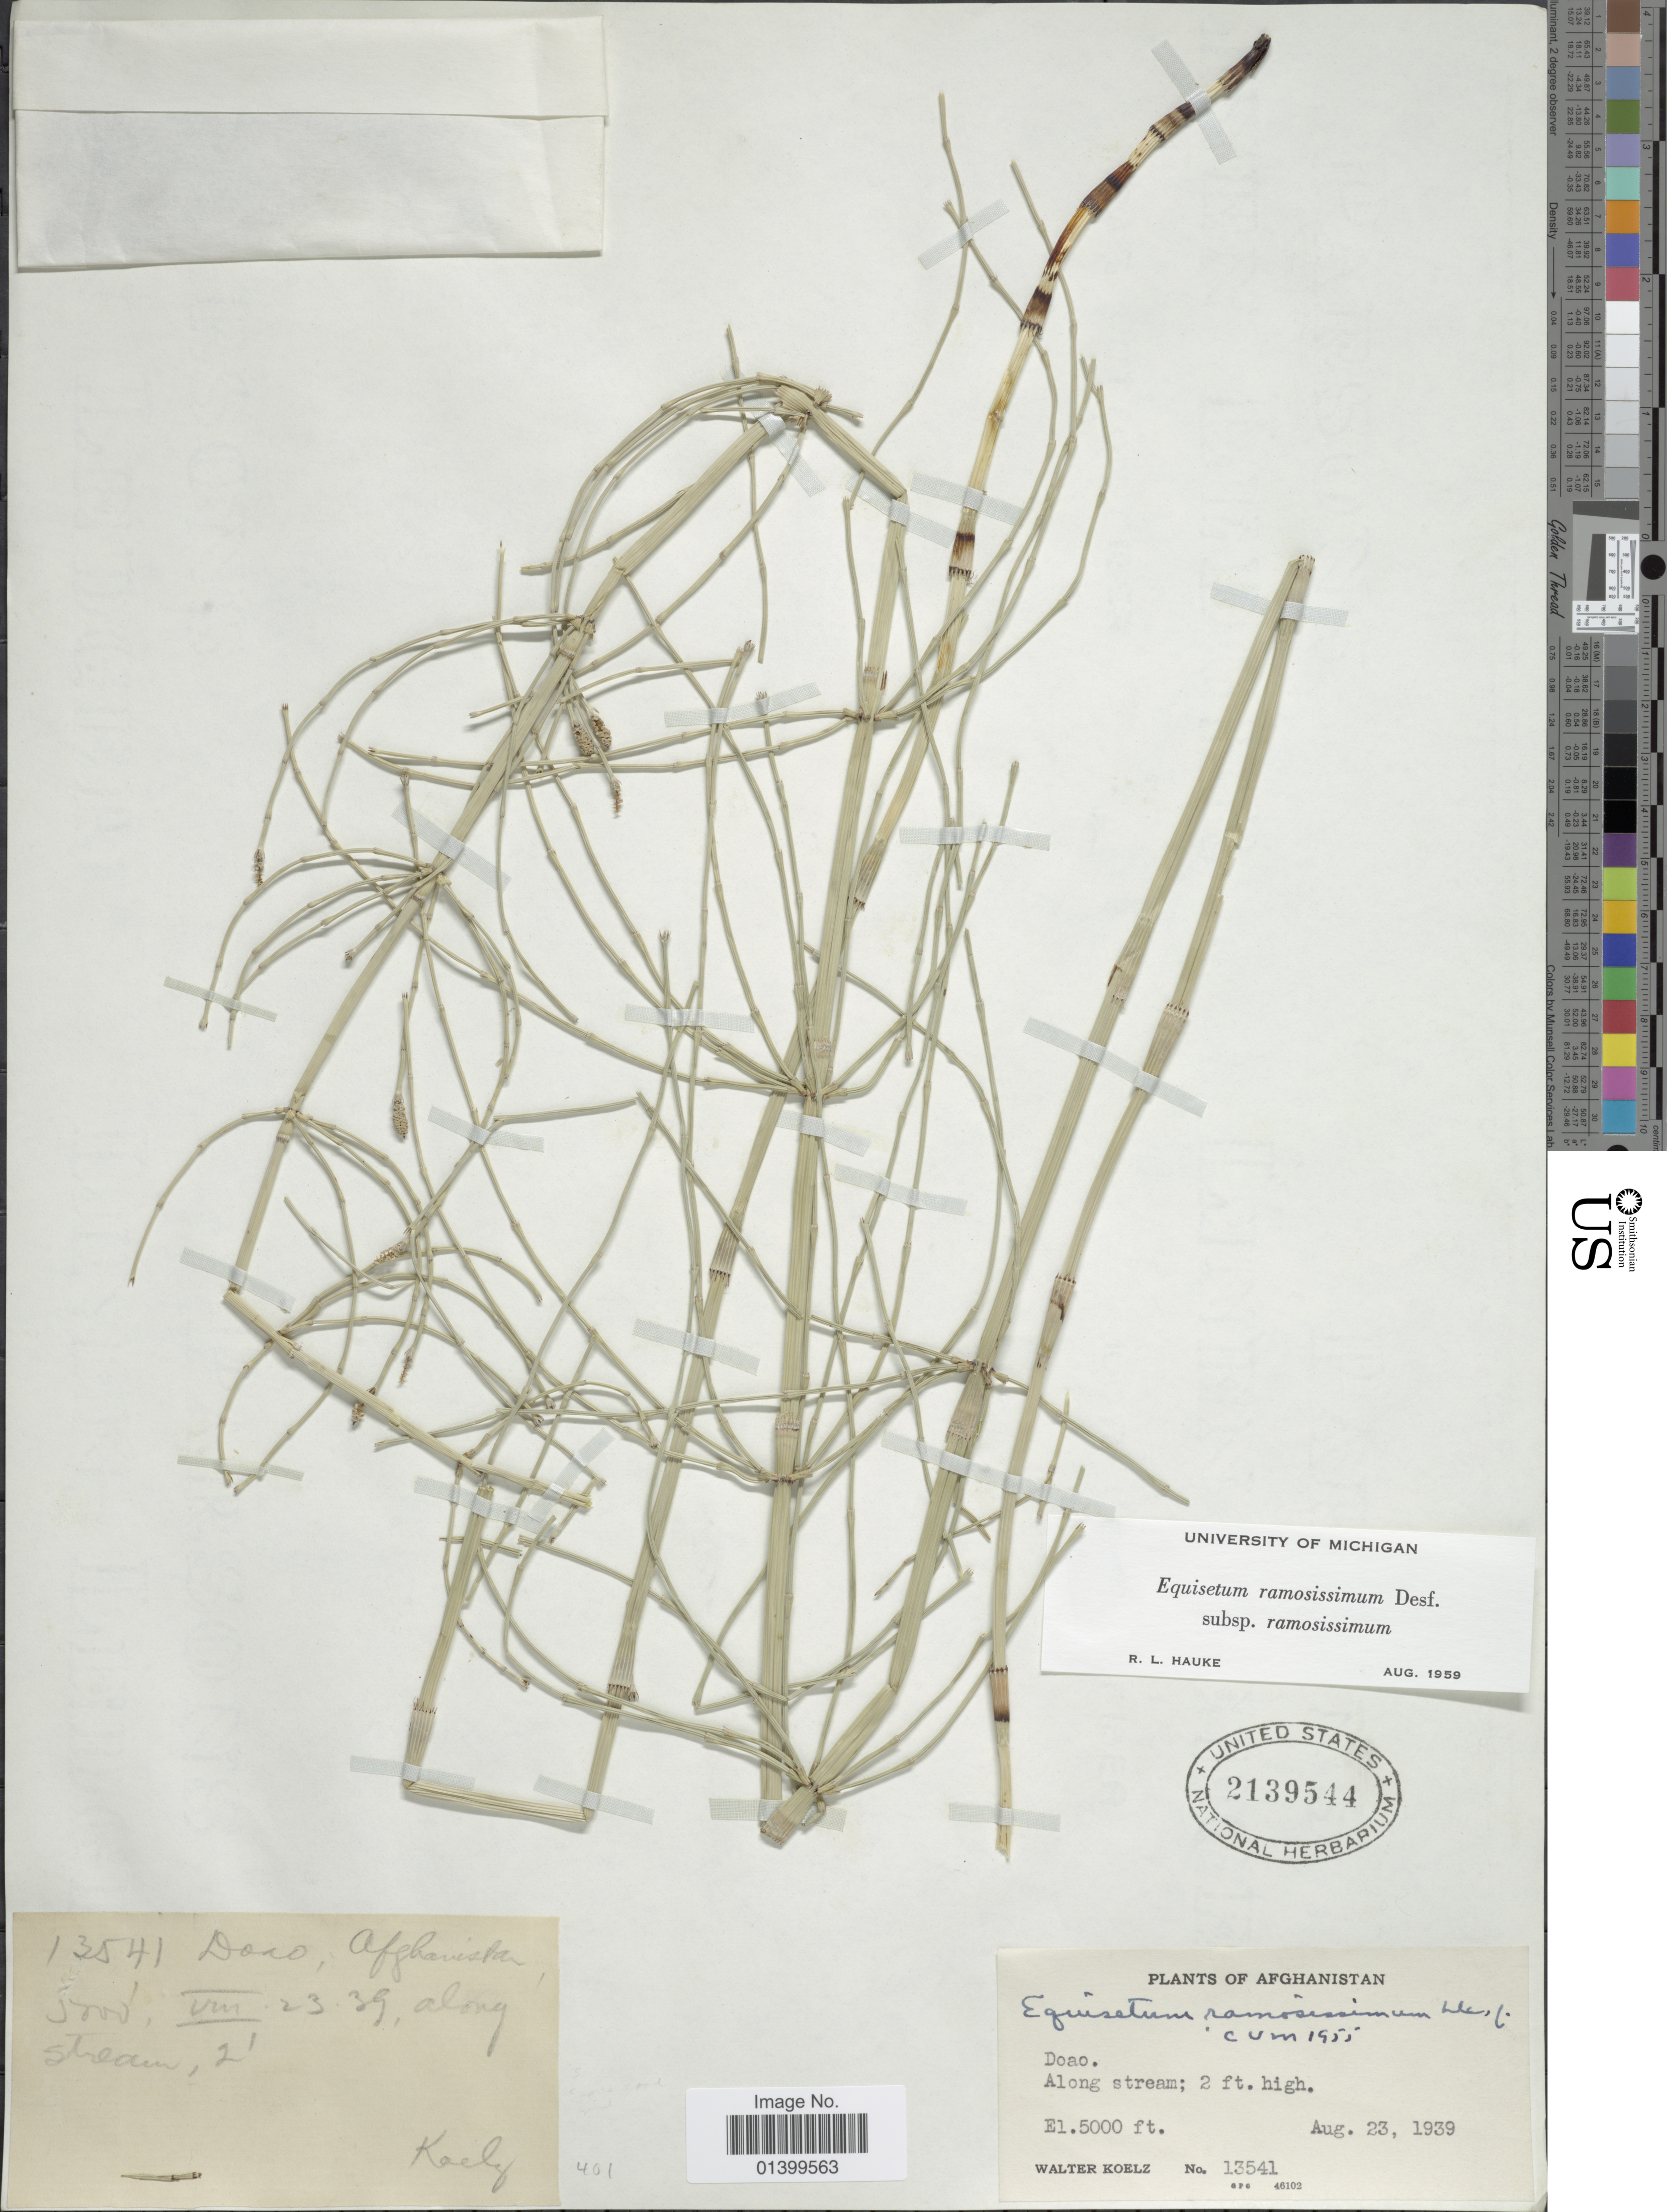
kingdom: Plantae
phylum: Tracheophyta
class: Polypodiopsida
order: Equisetales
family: Equisetaceae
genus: Equisetum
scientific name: Equisetum ramosissimum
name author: Desf.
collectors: W. N. Koelz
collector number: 13541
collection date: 1939-08-23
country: Afghanistan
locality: Doao [interpreted]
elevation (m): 1524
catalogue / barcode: US 2139544